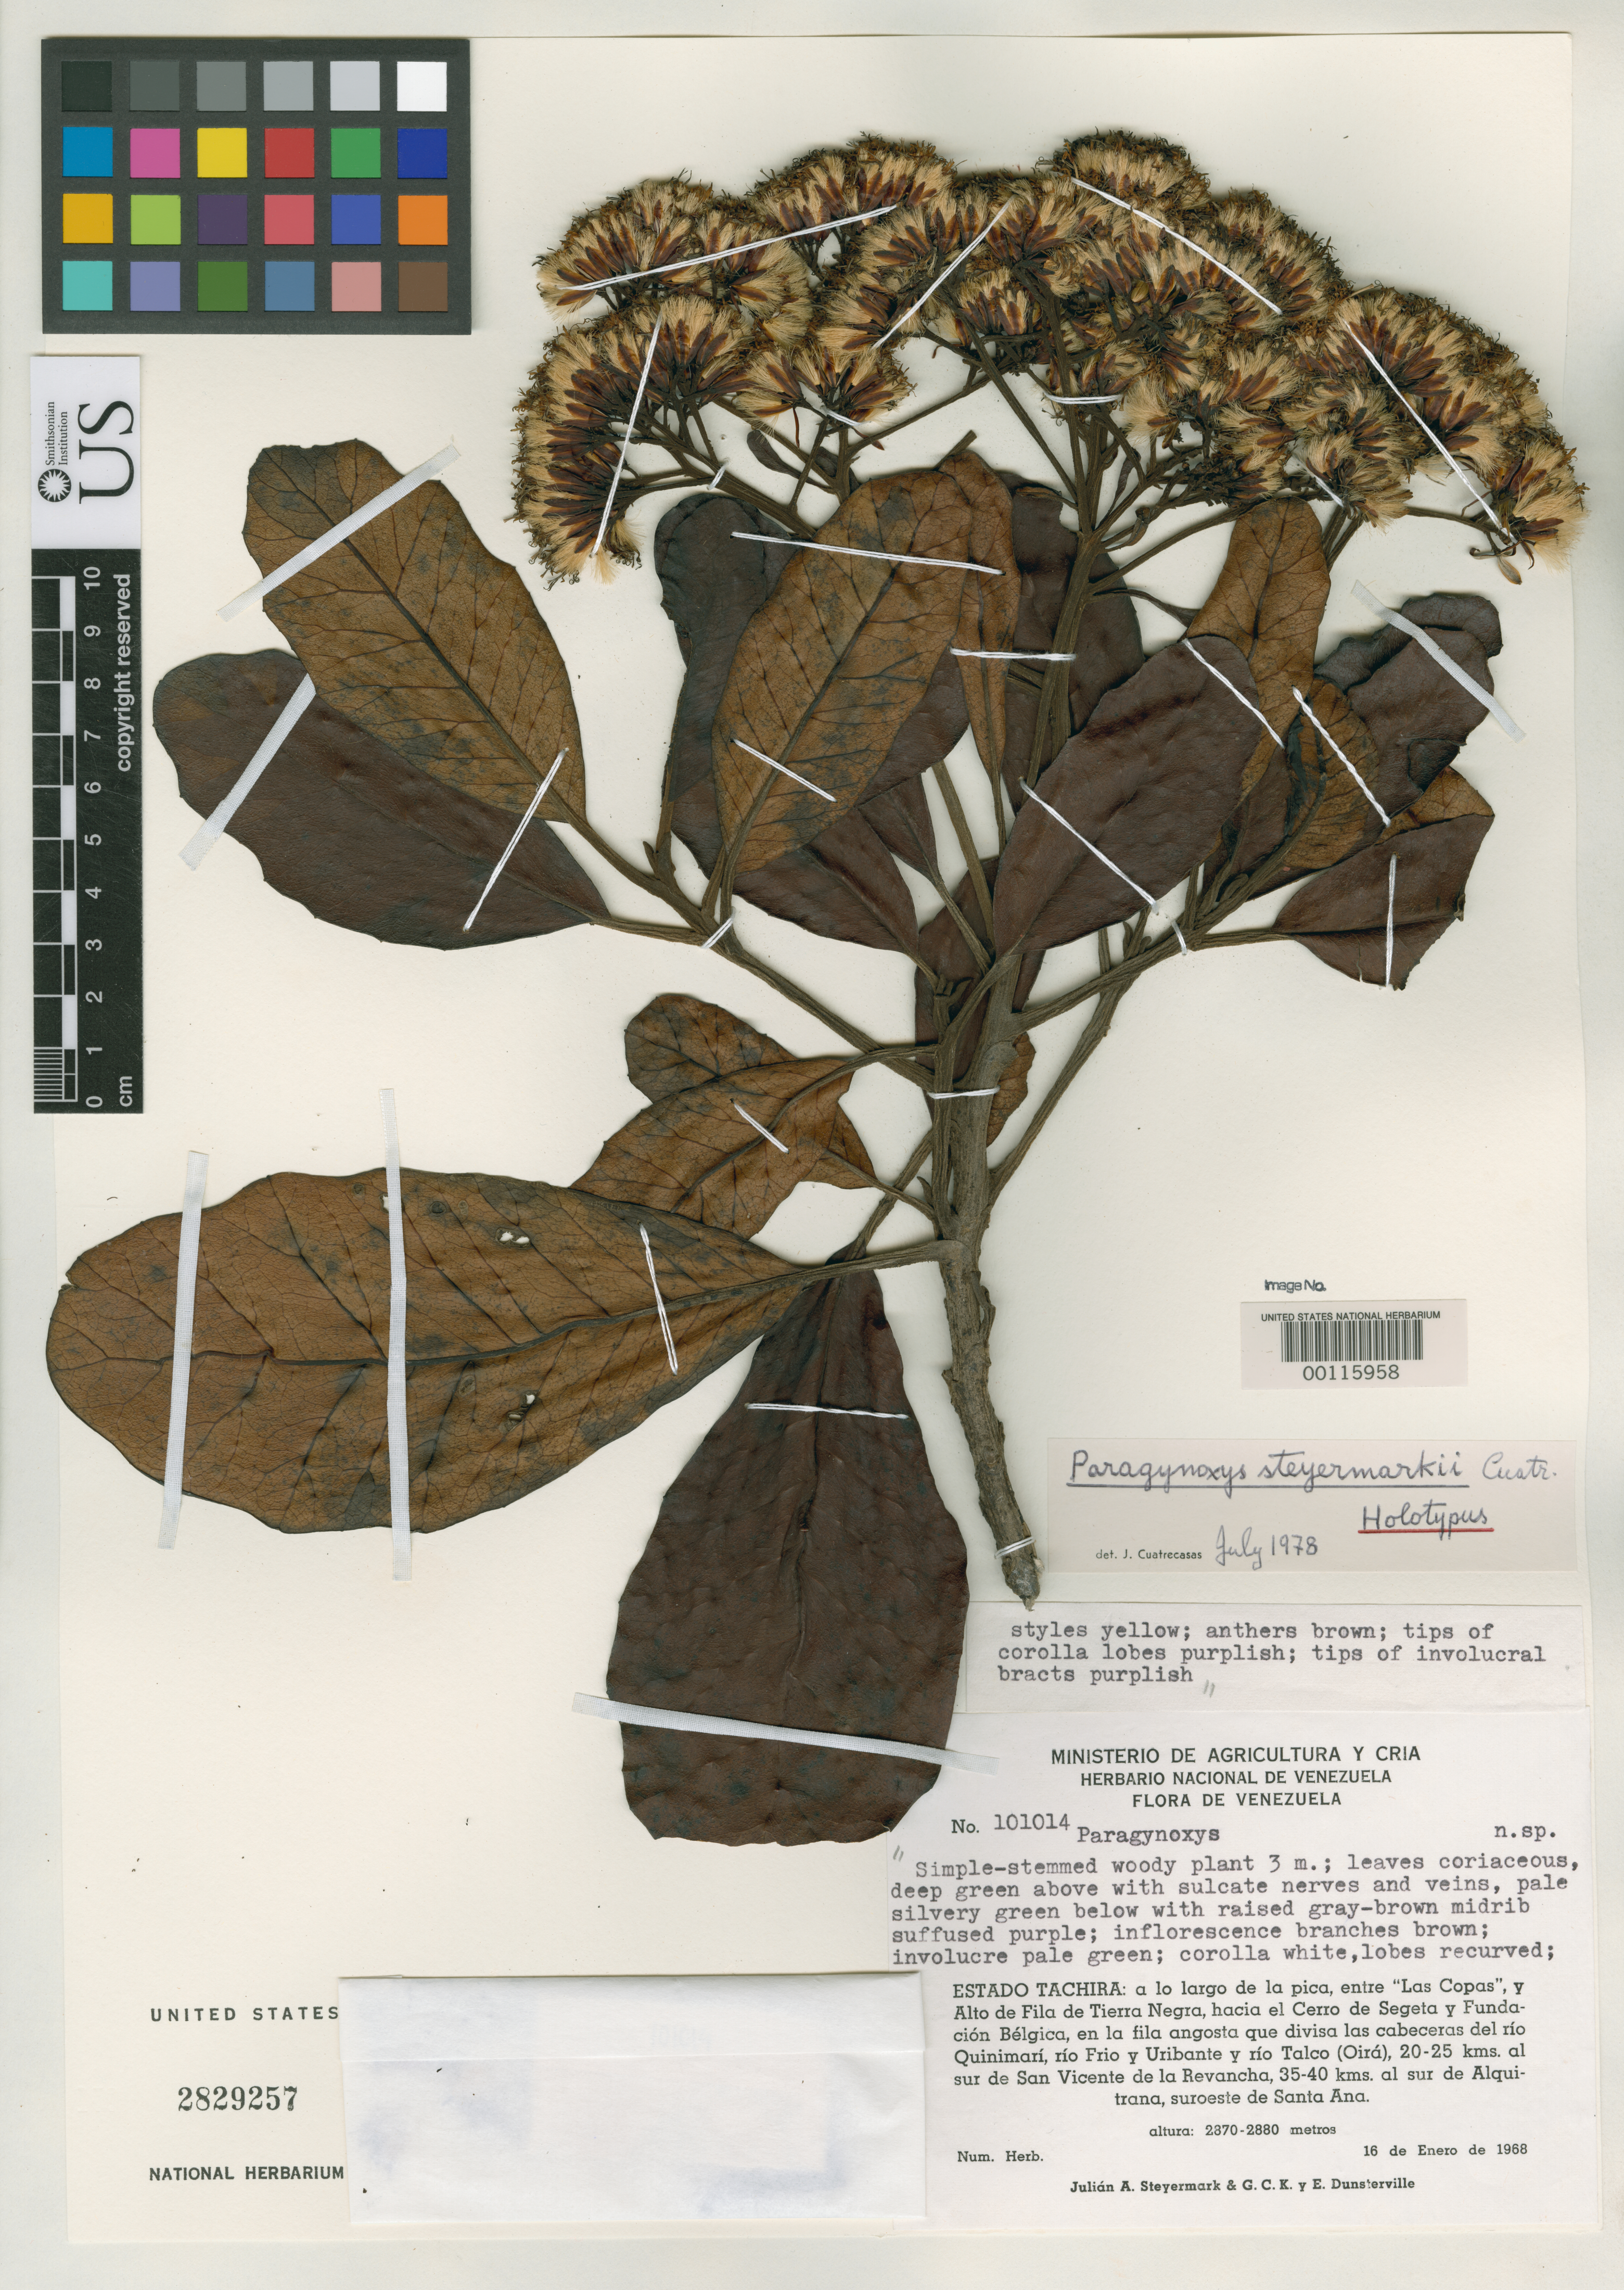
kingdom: Plantae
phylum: Tracheophyta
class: Magnoliopsida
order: Asterales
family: Asteraceae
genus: Paragynoxys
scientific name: Paragynoxys steyermarkii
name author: Cuatrec.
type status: Holotype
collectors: J. Steyermark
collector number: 101014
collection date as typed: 16 Jan 1968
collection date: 1968-01-16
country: Venezuela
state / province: Tachira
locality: Between las Copas and Alto de Fila de Tierra Negra.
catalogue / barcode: US 2829257